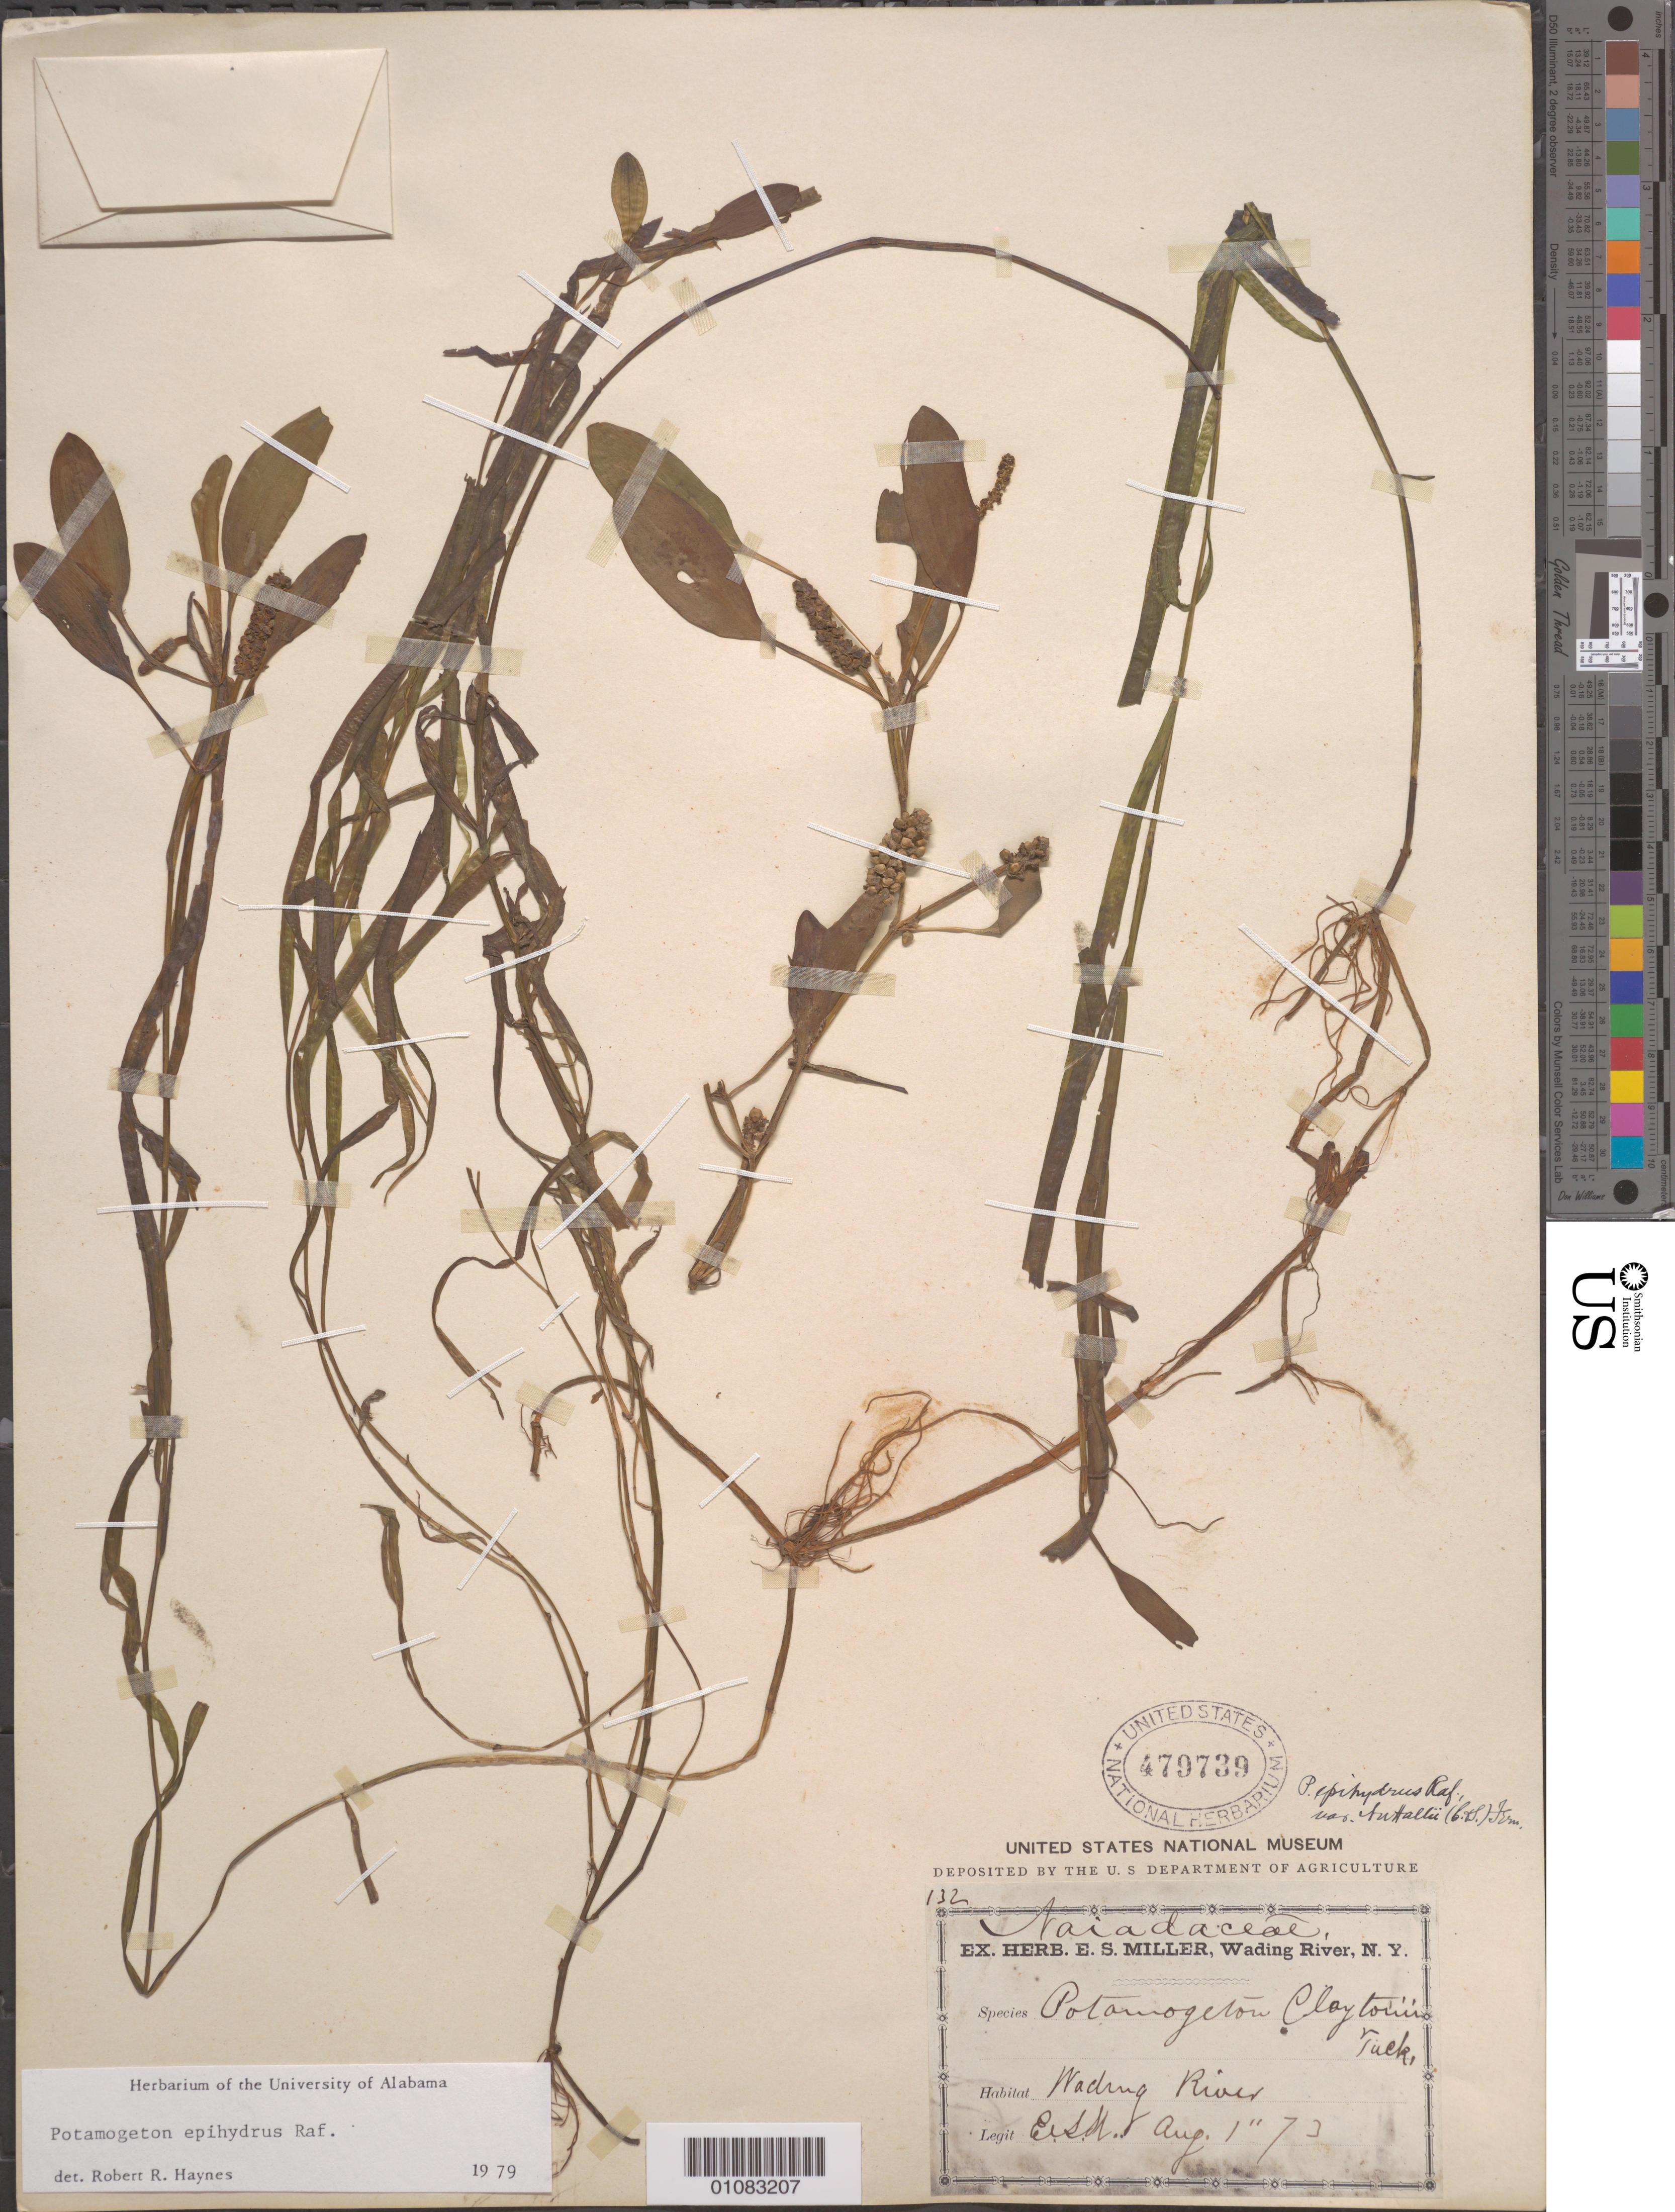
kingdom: Plantae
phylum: Tracheophyta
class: Liliopsida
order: Alismatales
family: Potamogetonaceae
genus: Potamogeton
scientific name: Potamogeton epihydrus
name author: Raf.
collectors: E. S. Miller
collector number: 132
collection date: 1873-08-01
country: United States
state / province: New York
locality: Wading River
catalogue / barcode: US 479739